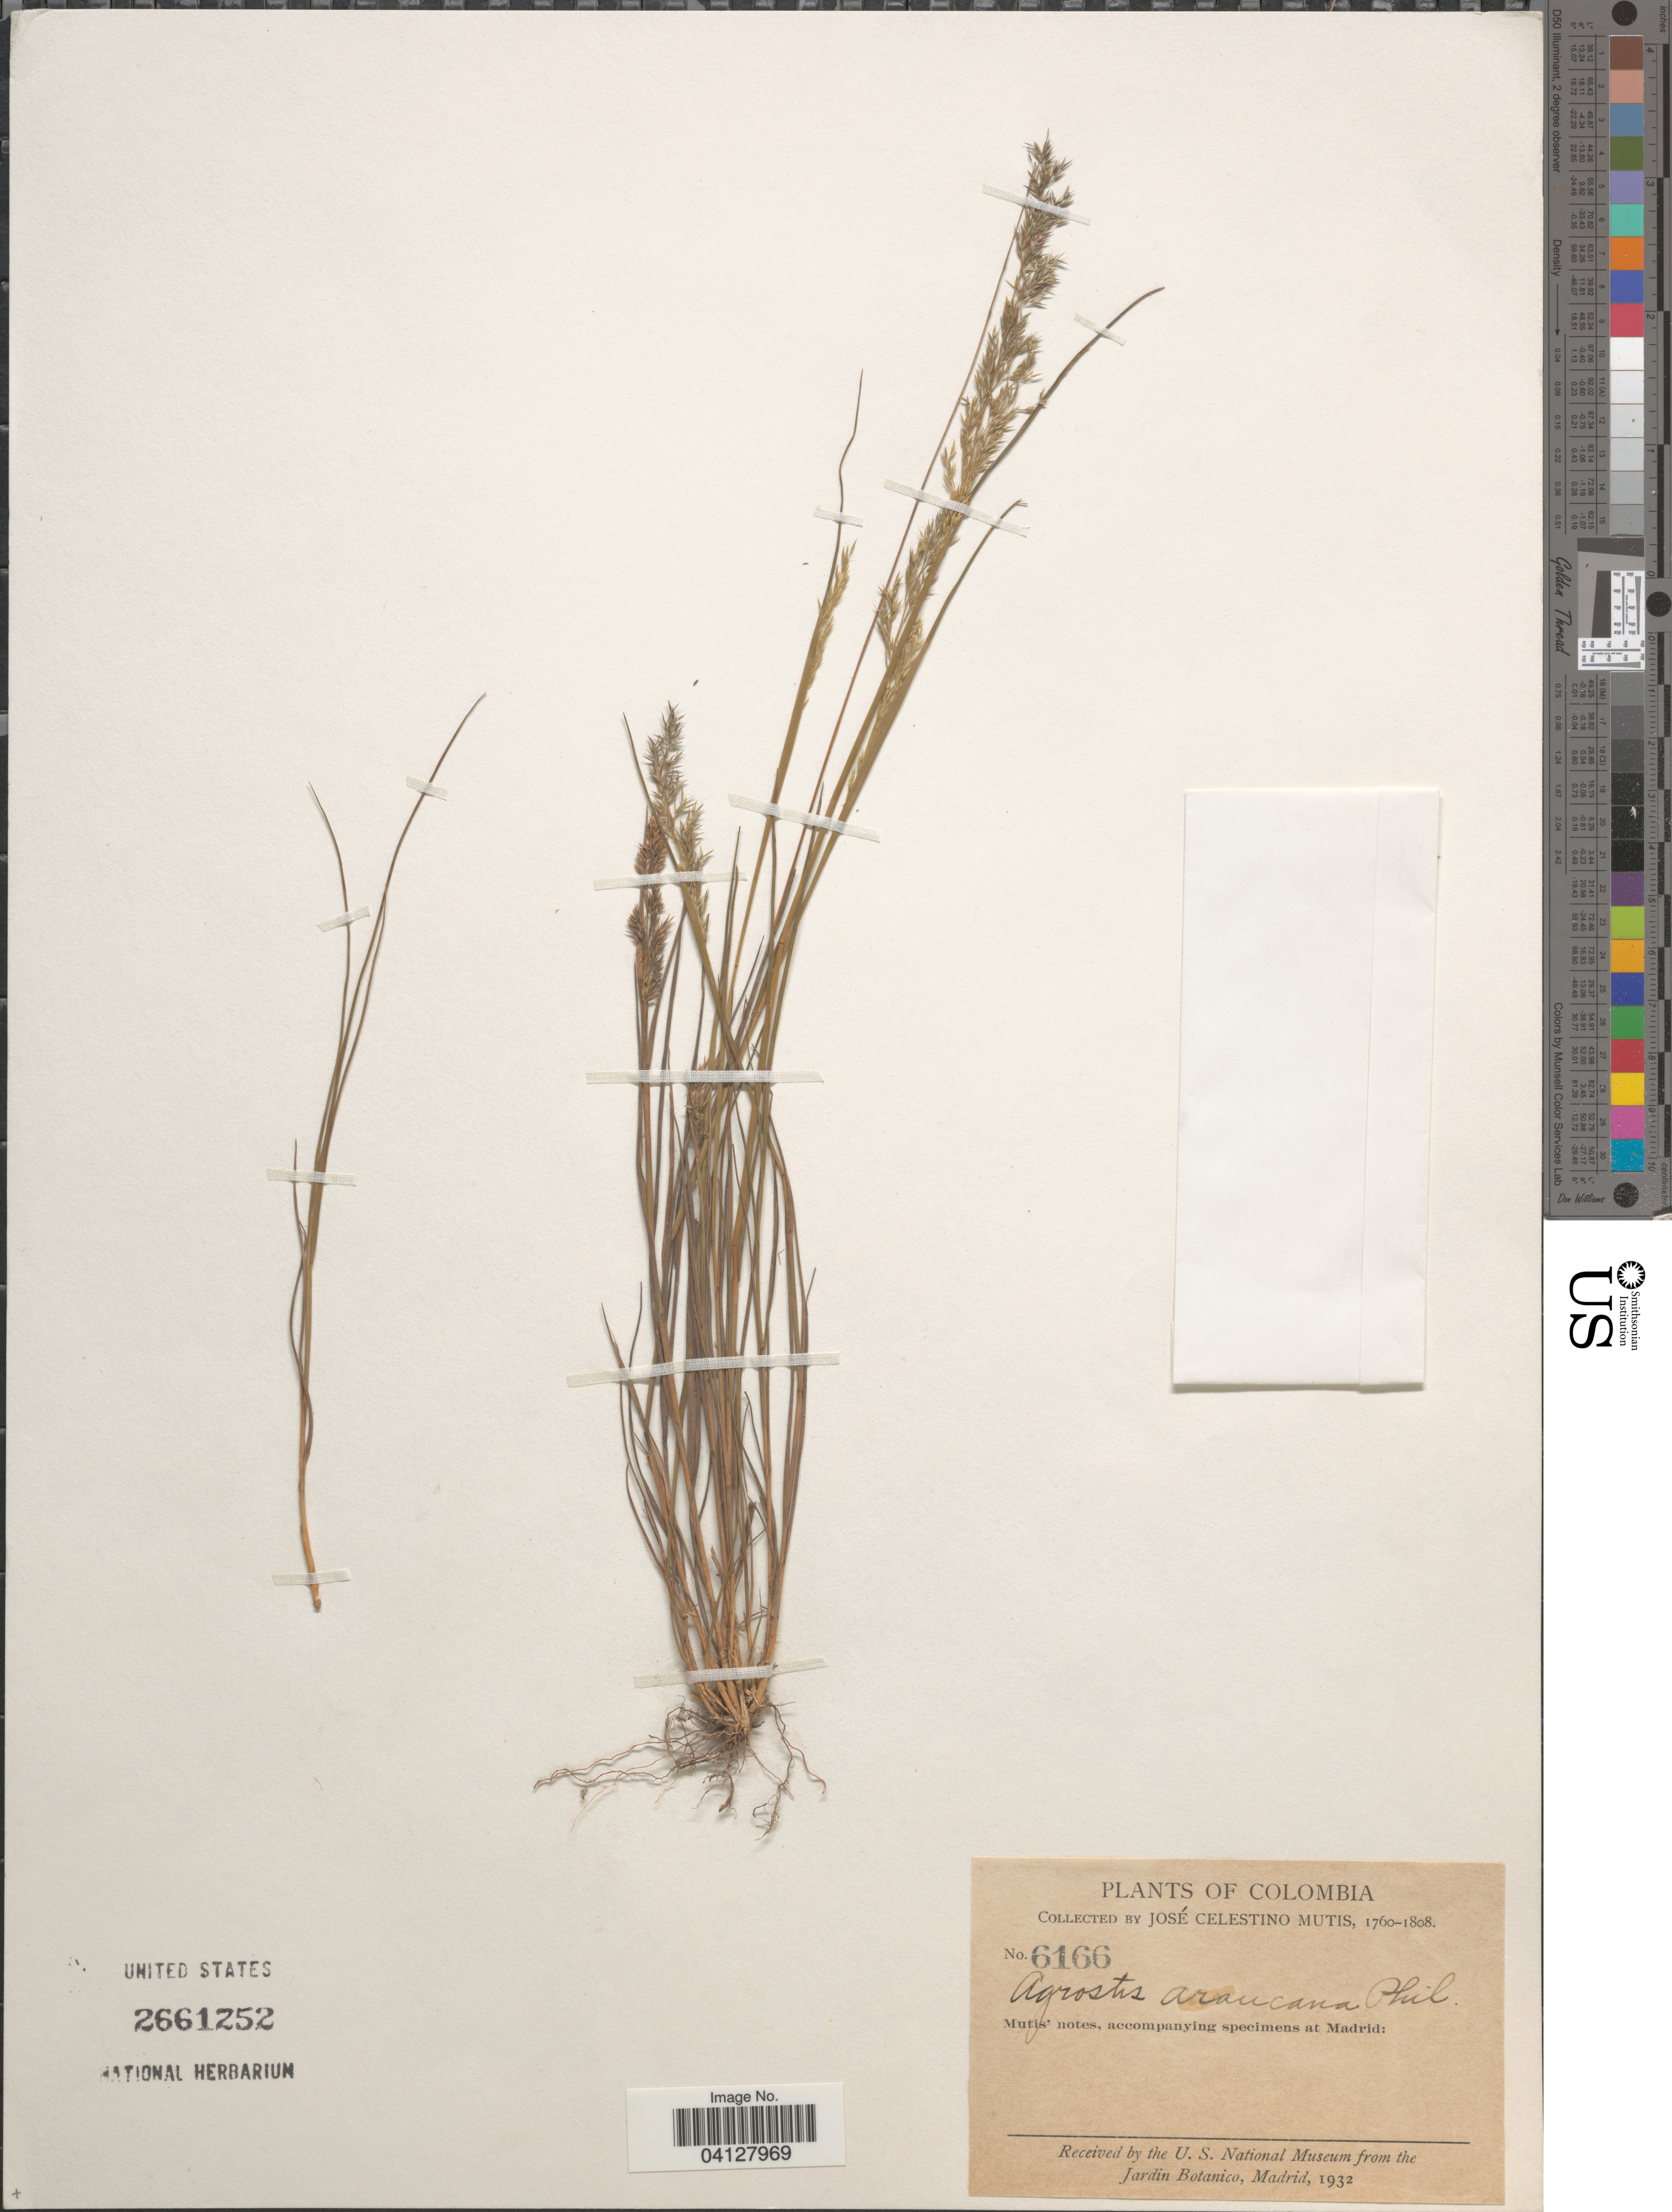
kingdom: Plantae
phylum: Tracheophyta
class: Liliopsida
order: Poales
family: Poaceae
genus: Agrostis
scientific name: Agrostis araucana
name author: Phil.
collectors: J. C. B. Mutis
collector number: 6166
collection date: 1760/1808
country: Colombia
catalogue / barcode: US 2661252